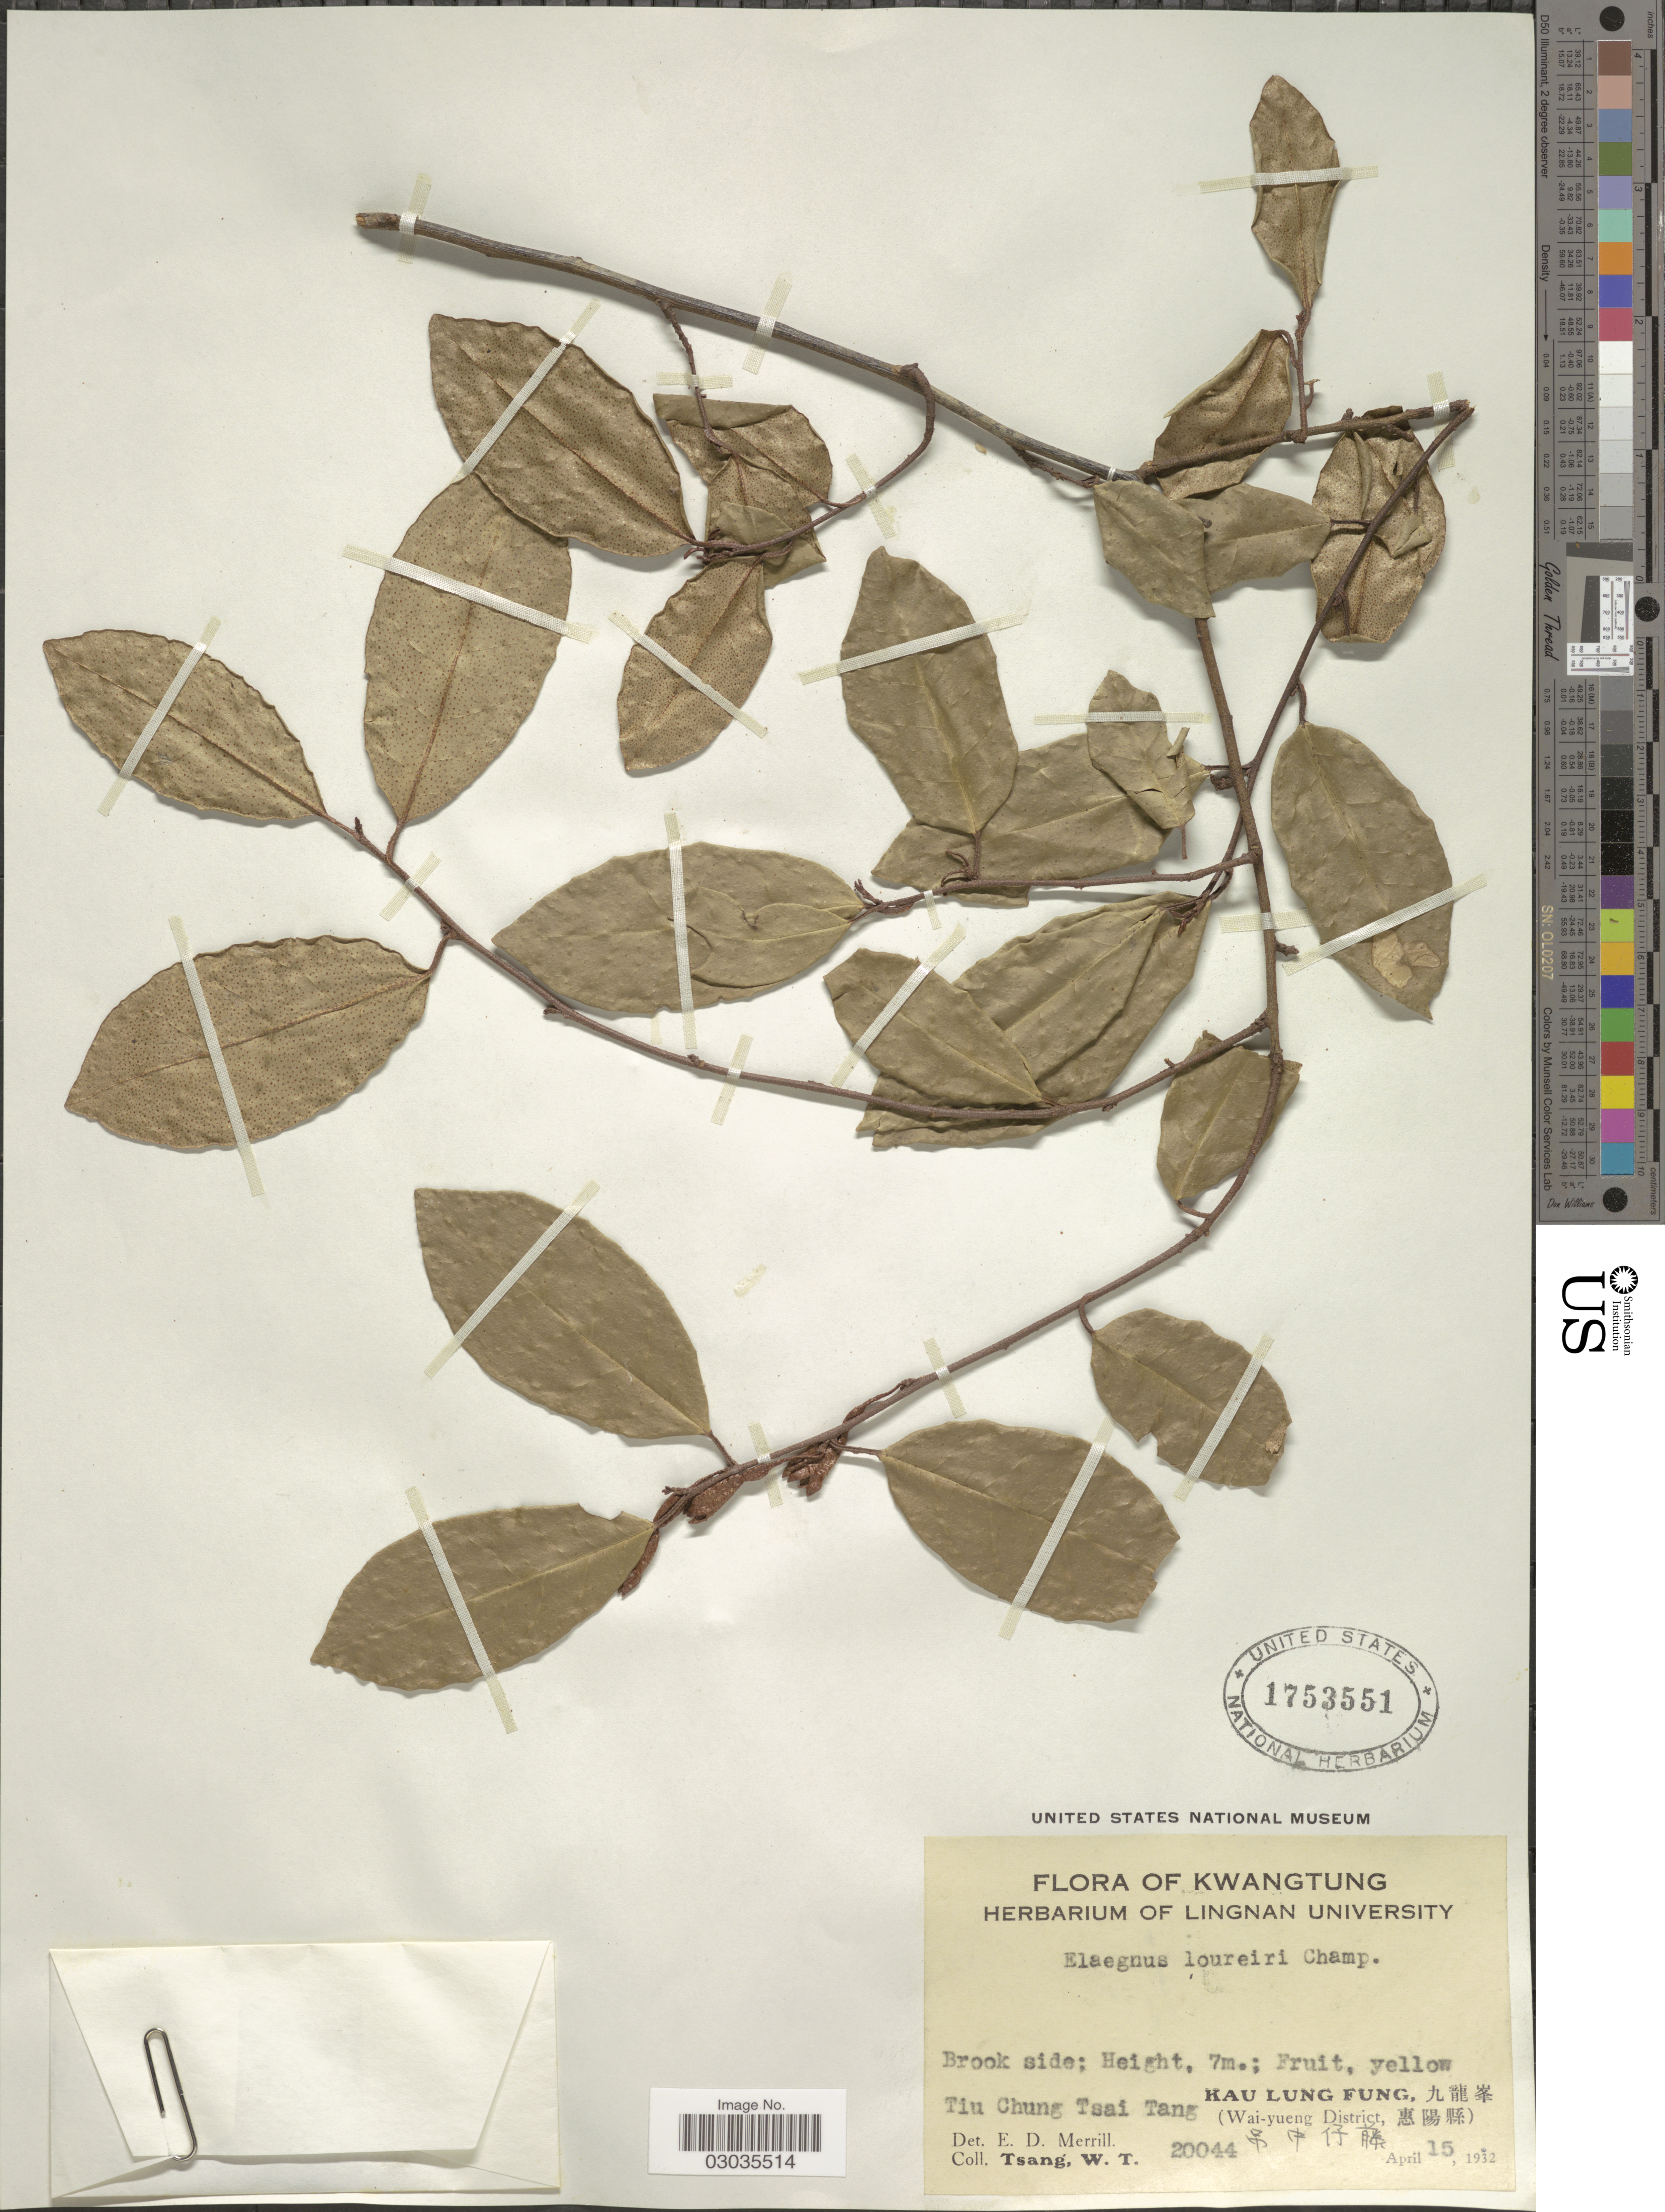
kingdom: Plantae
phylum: Tracheophyta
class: Magnoliopsida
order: Rosales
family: Elaeagnaceae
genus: Elaeagnus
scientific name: Elaeagnus loureiri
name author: Champ. ex Benth.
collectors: W. T. Tsang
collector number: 20044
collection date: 1932-04-15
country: China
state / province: Guangdong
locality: Kwangtung. Tiu Chung Tsai Tang. Kau Lung Fung (Wai-yueng District).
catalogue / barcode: US 1753551